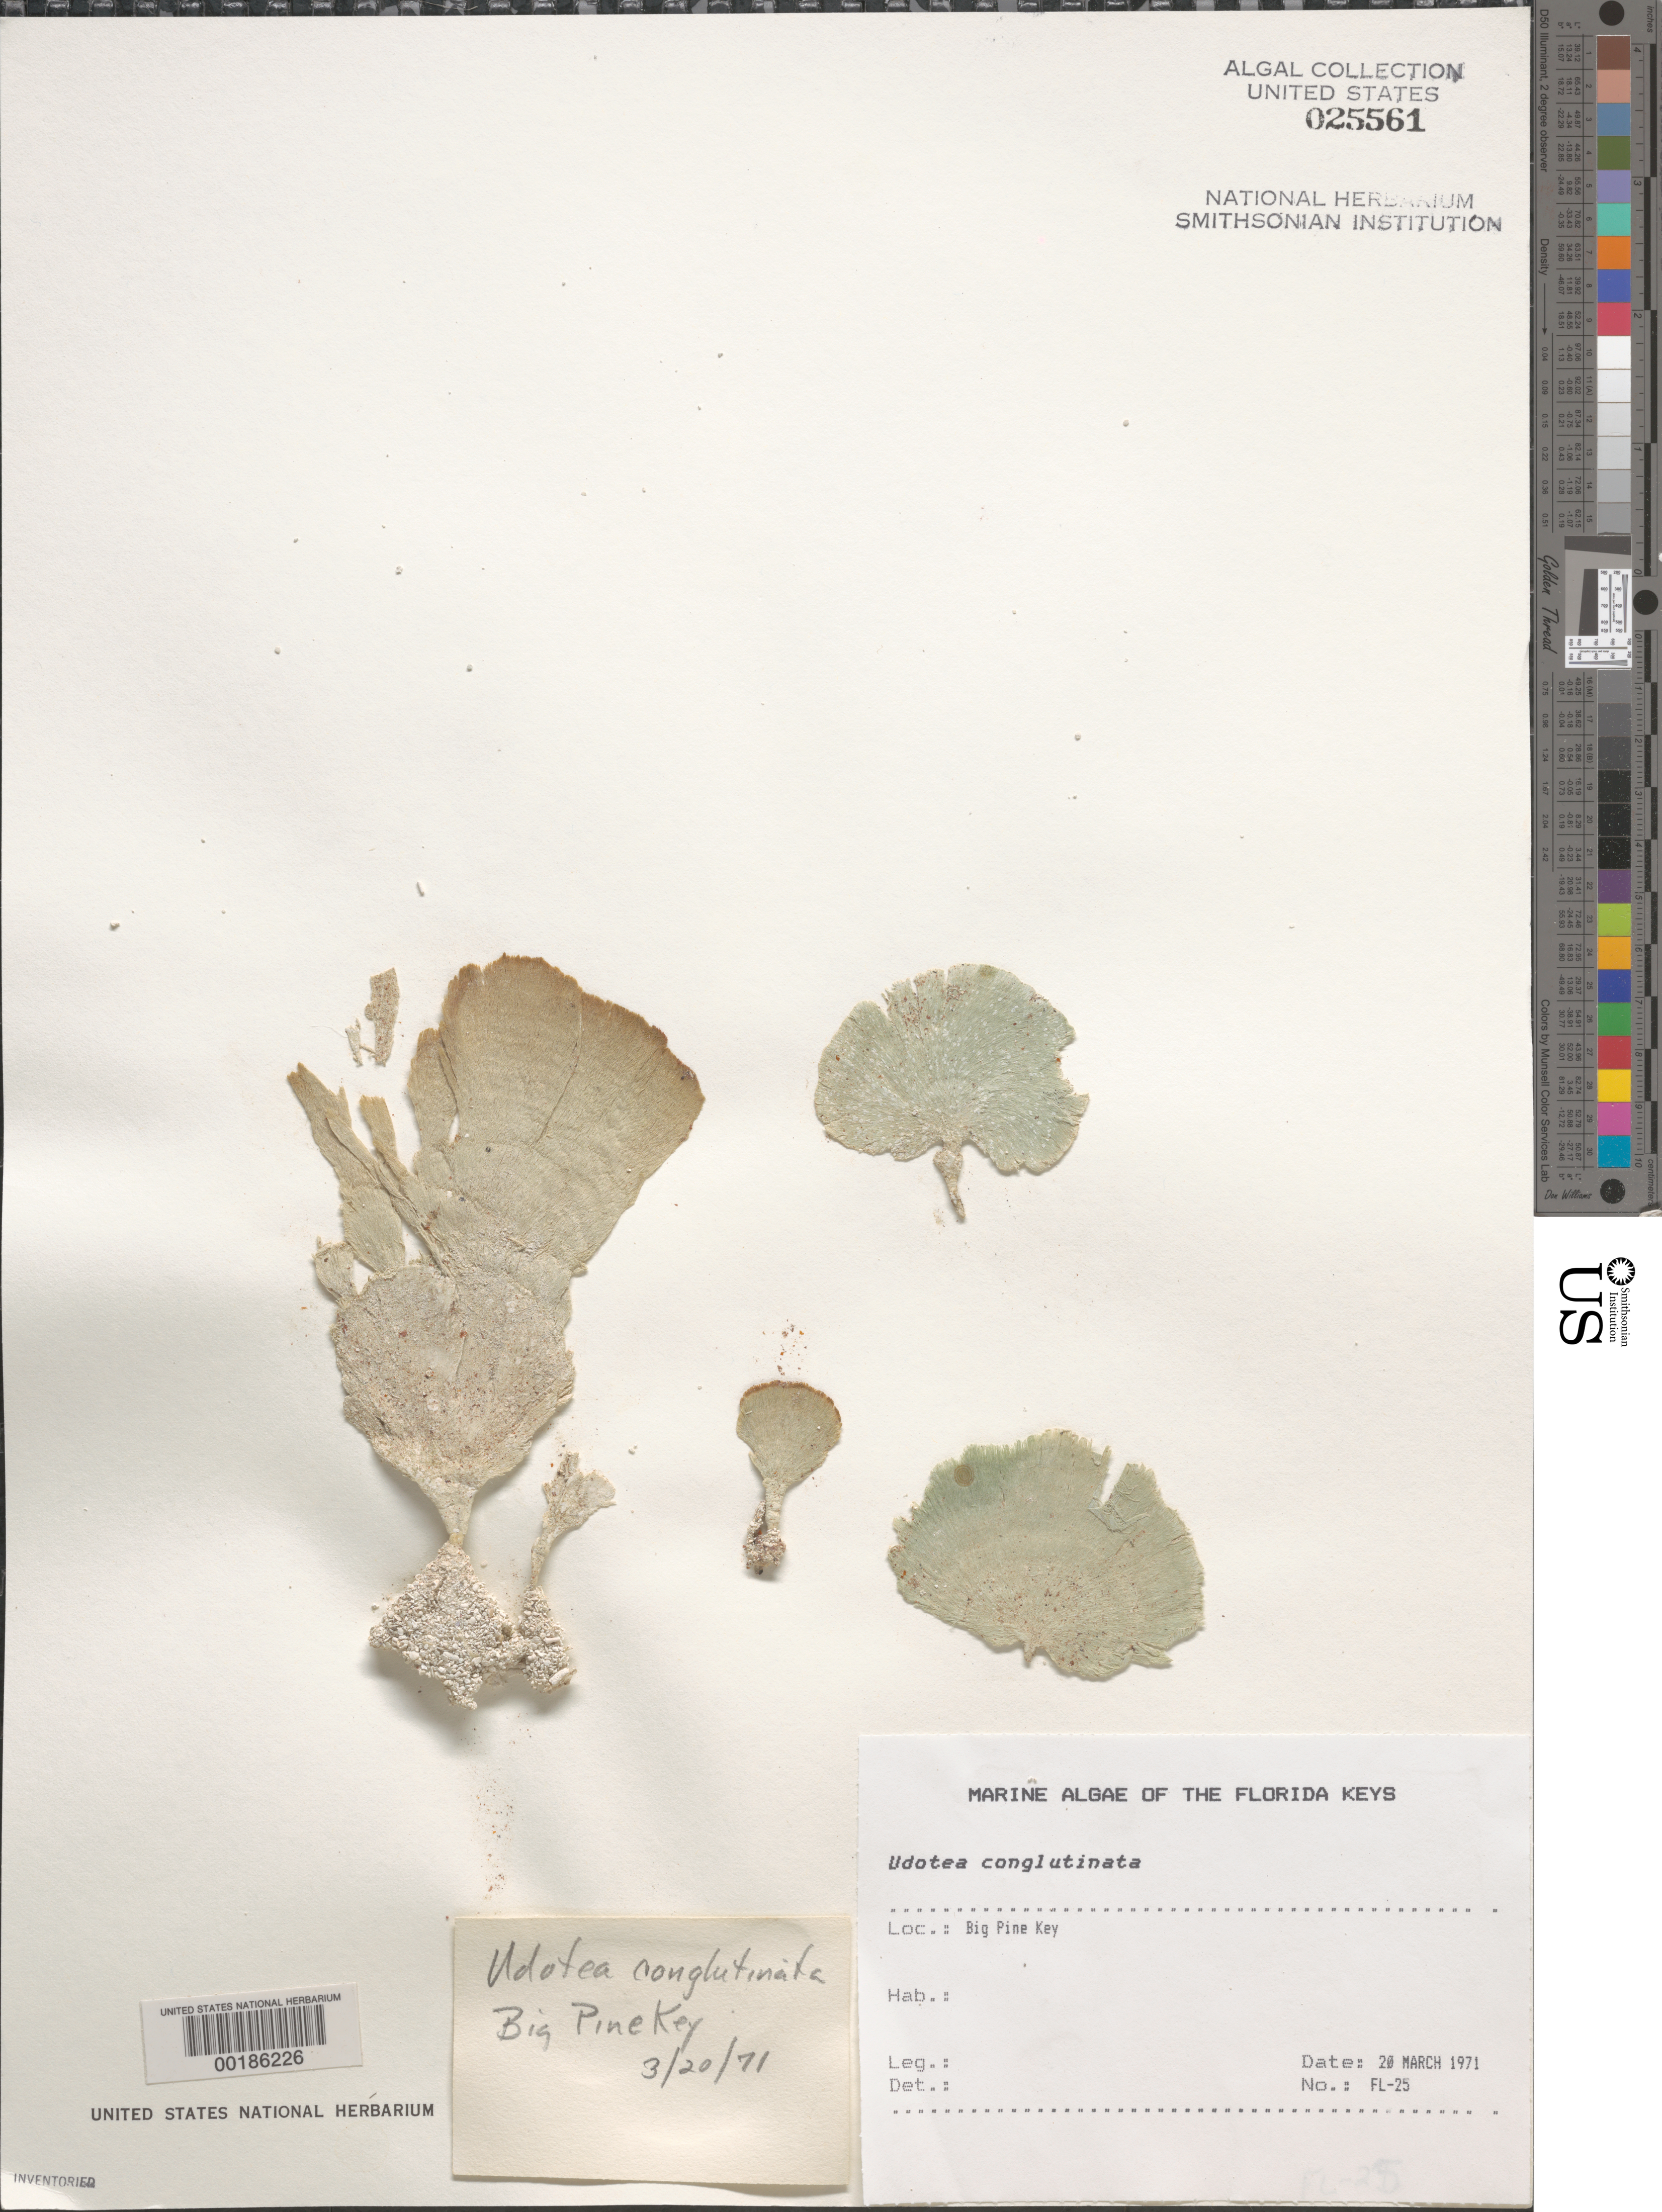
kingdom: Plantae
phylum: Chlorophyta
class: Ulvophyceae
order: Bryopsidales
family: Udoteaceae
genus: Udotea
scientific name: Udotea conglutinata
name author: (Ellis & Sol.) J.V.Lamouroux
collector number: FL-25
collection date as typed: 20 Mar 1971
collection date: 1971-03-20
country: United States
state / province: Florida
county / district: Monroe County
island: Big Pine Key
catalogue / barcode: US 25561